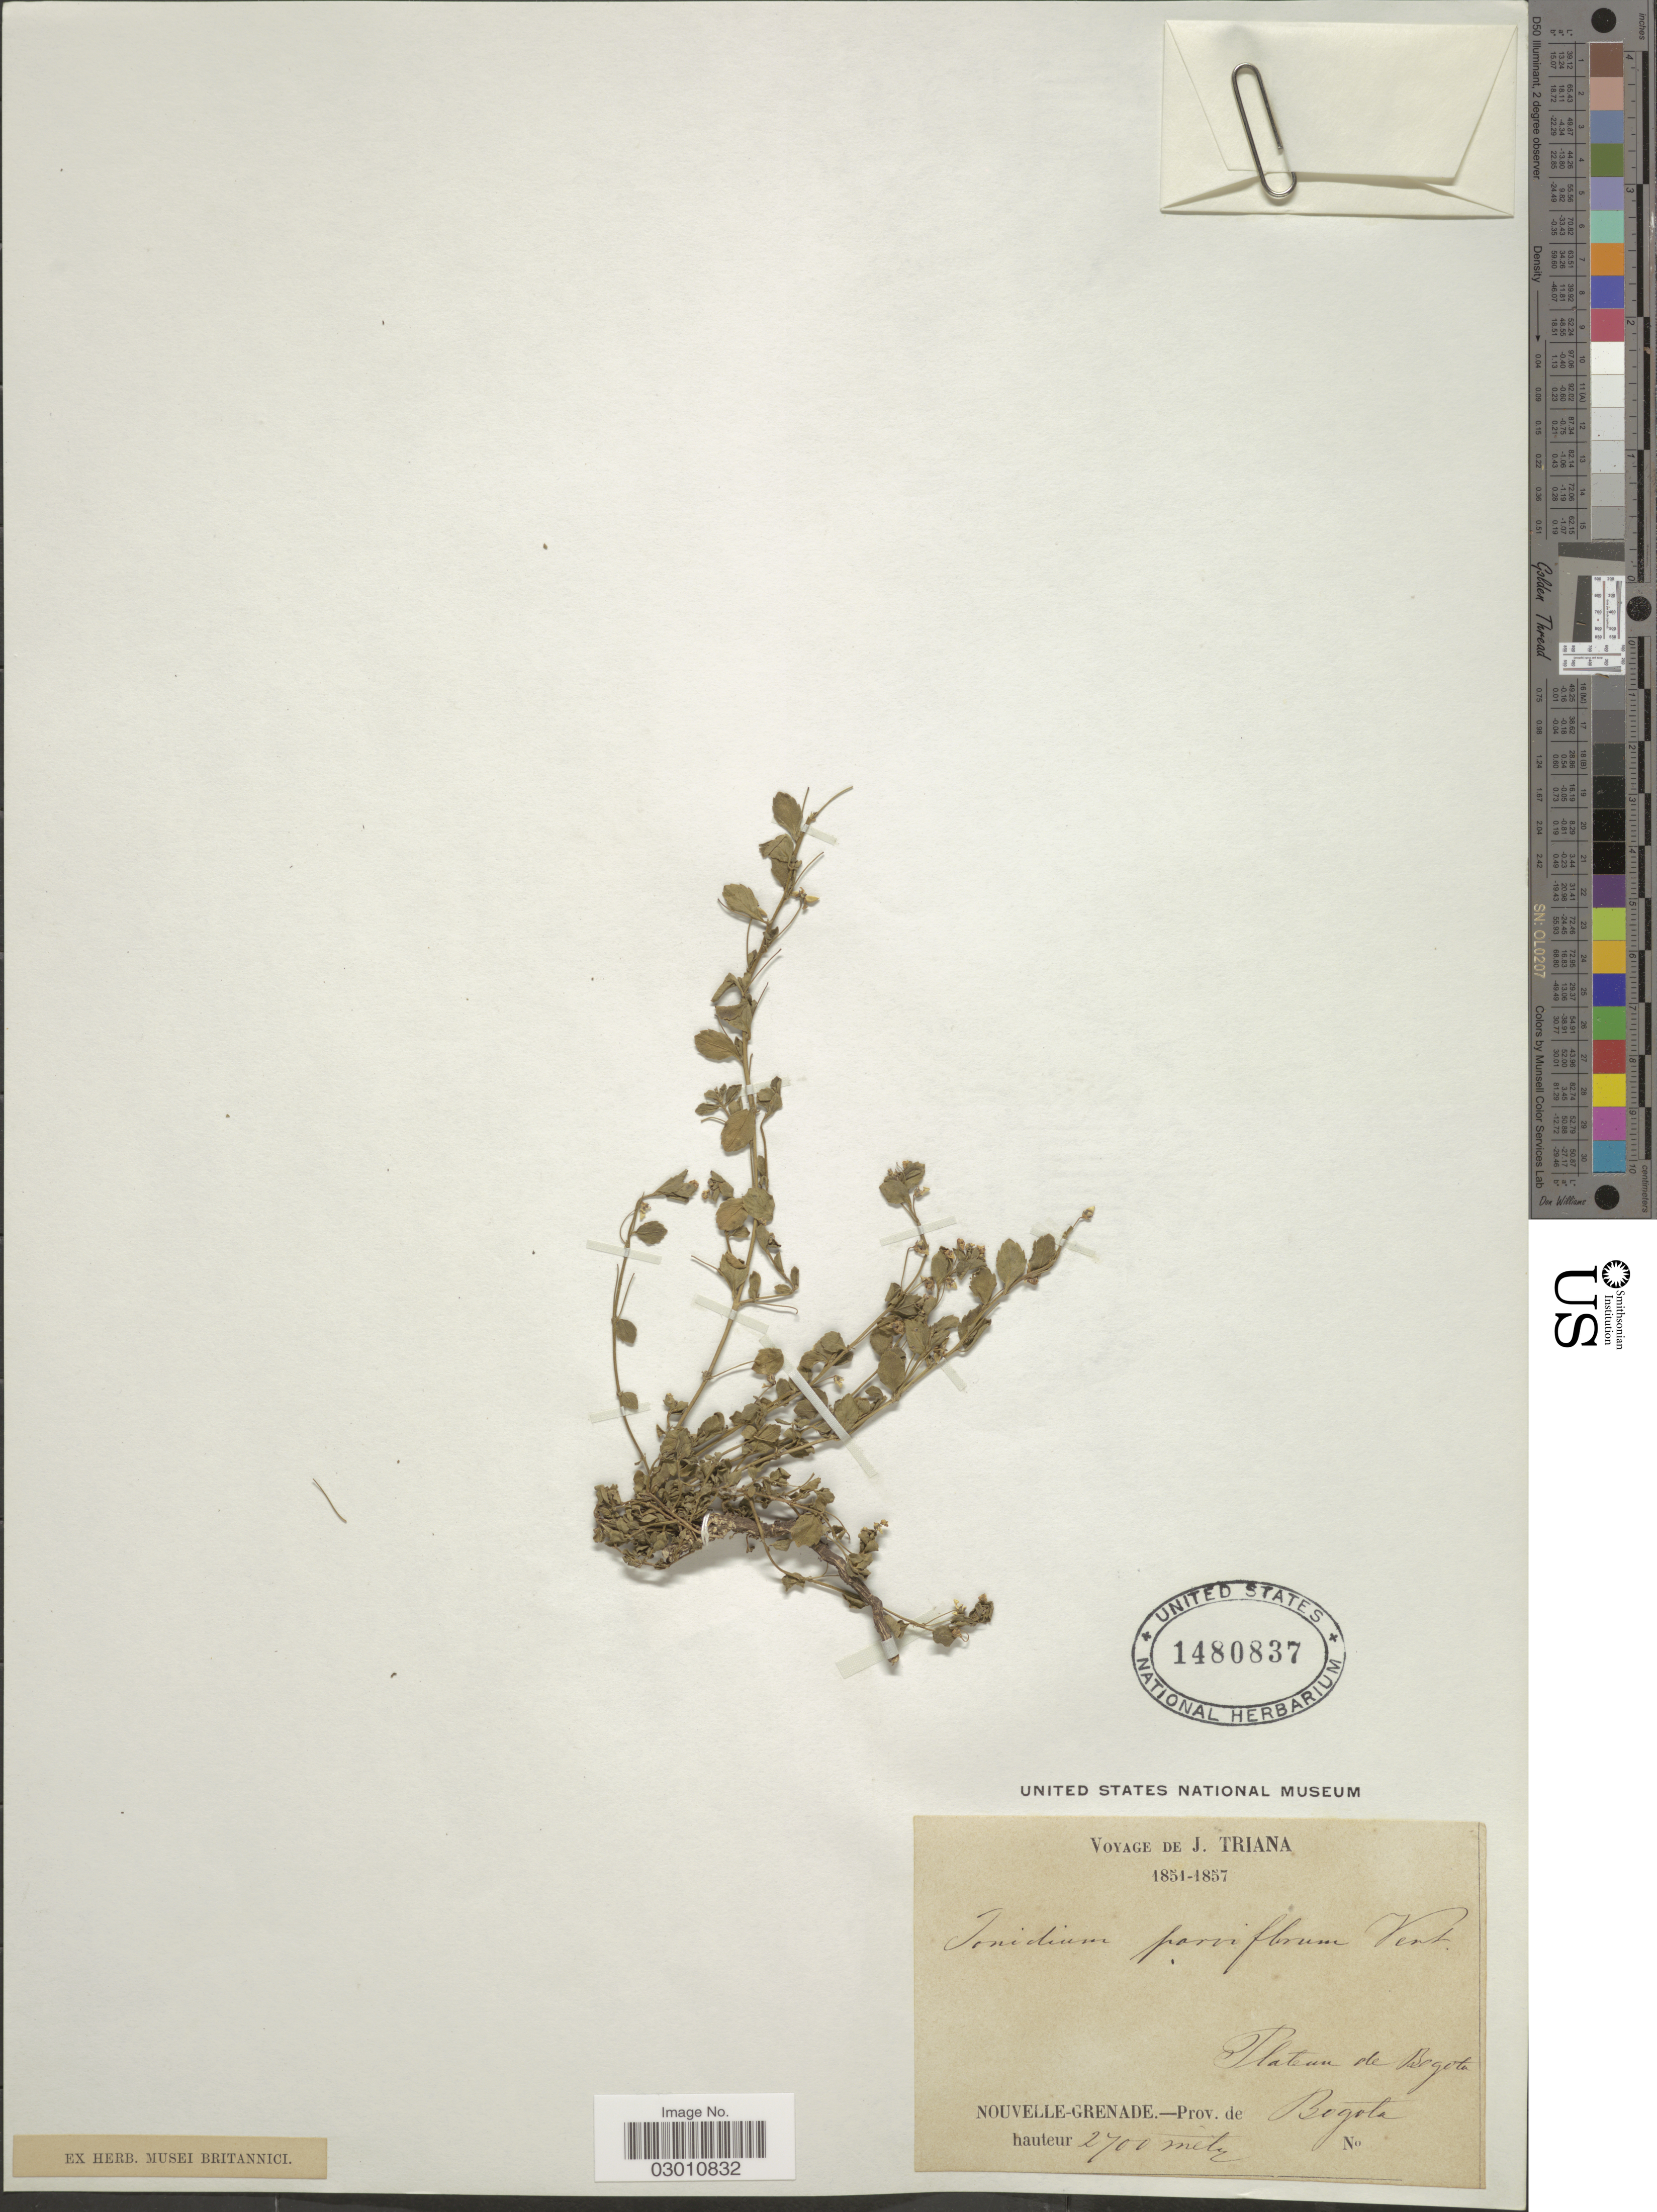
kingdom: Plantae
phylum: Tracheophyta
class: Magnoliopsida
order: Malpighiales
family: Violaceae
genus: Pombalia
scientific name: Pombalia parviflora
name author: (L. f.) Paula-Souza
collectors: J. Triana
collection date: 1851/1857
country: Colombia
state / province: Bogota D.C.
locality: Plateau de Bogota. Nouvelle-Grenada.-Prov. de Bogota.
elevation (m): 2700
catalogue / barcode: US 1480837